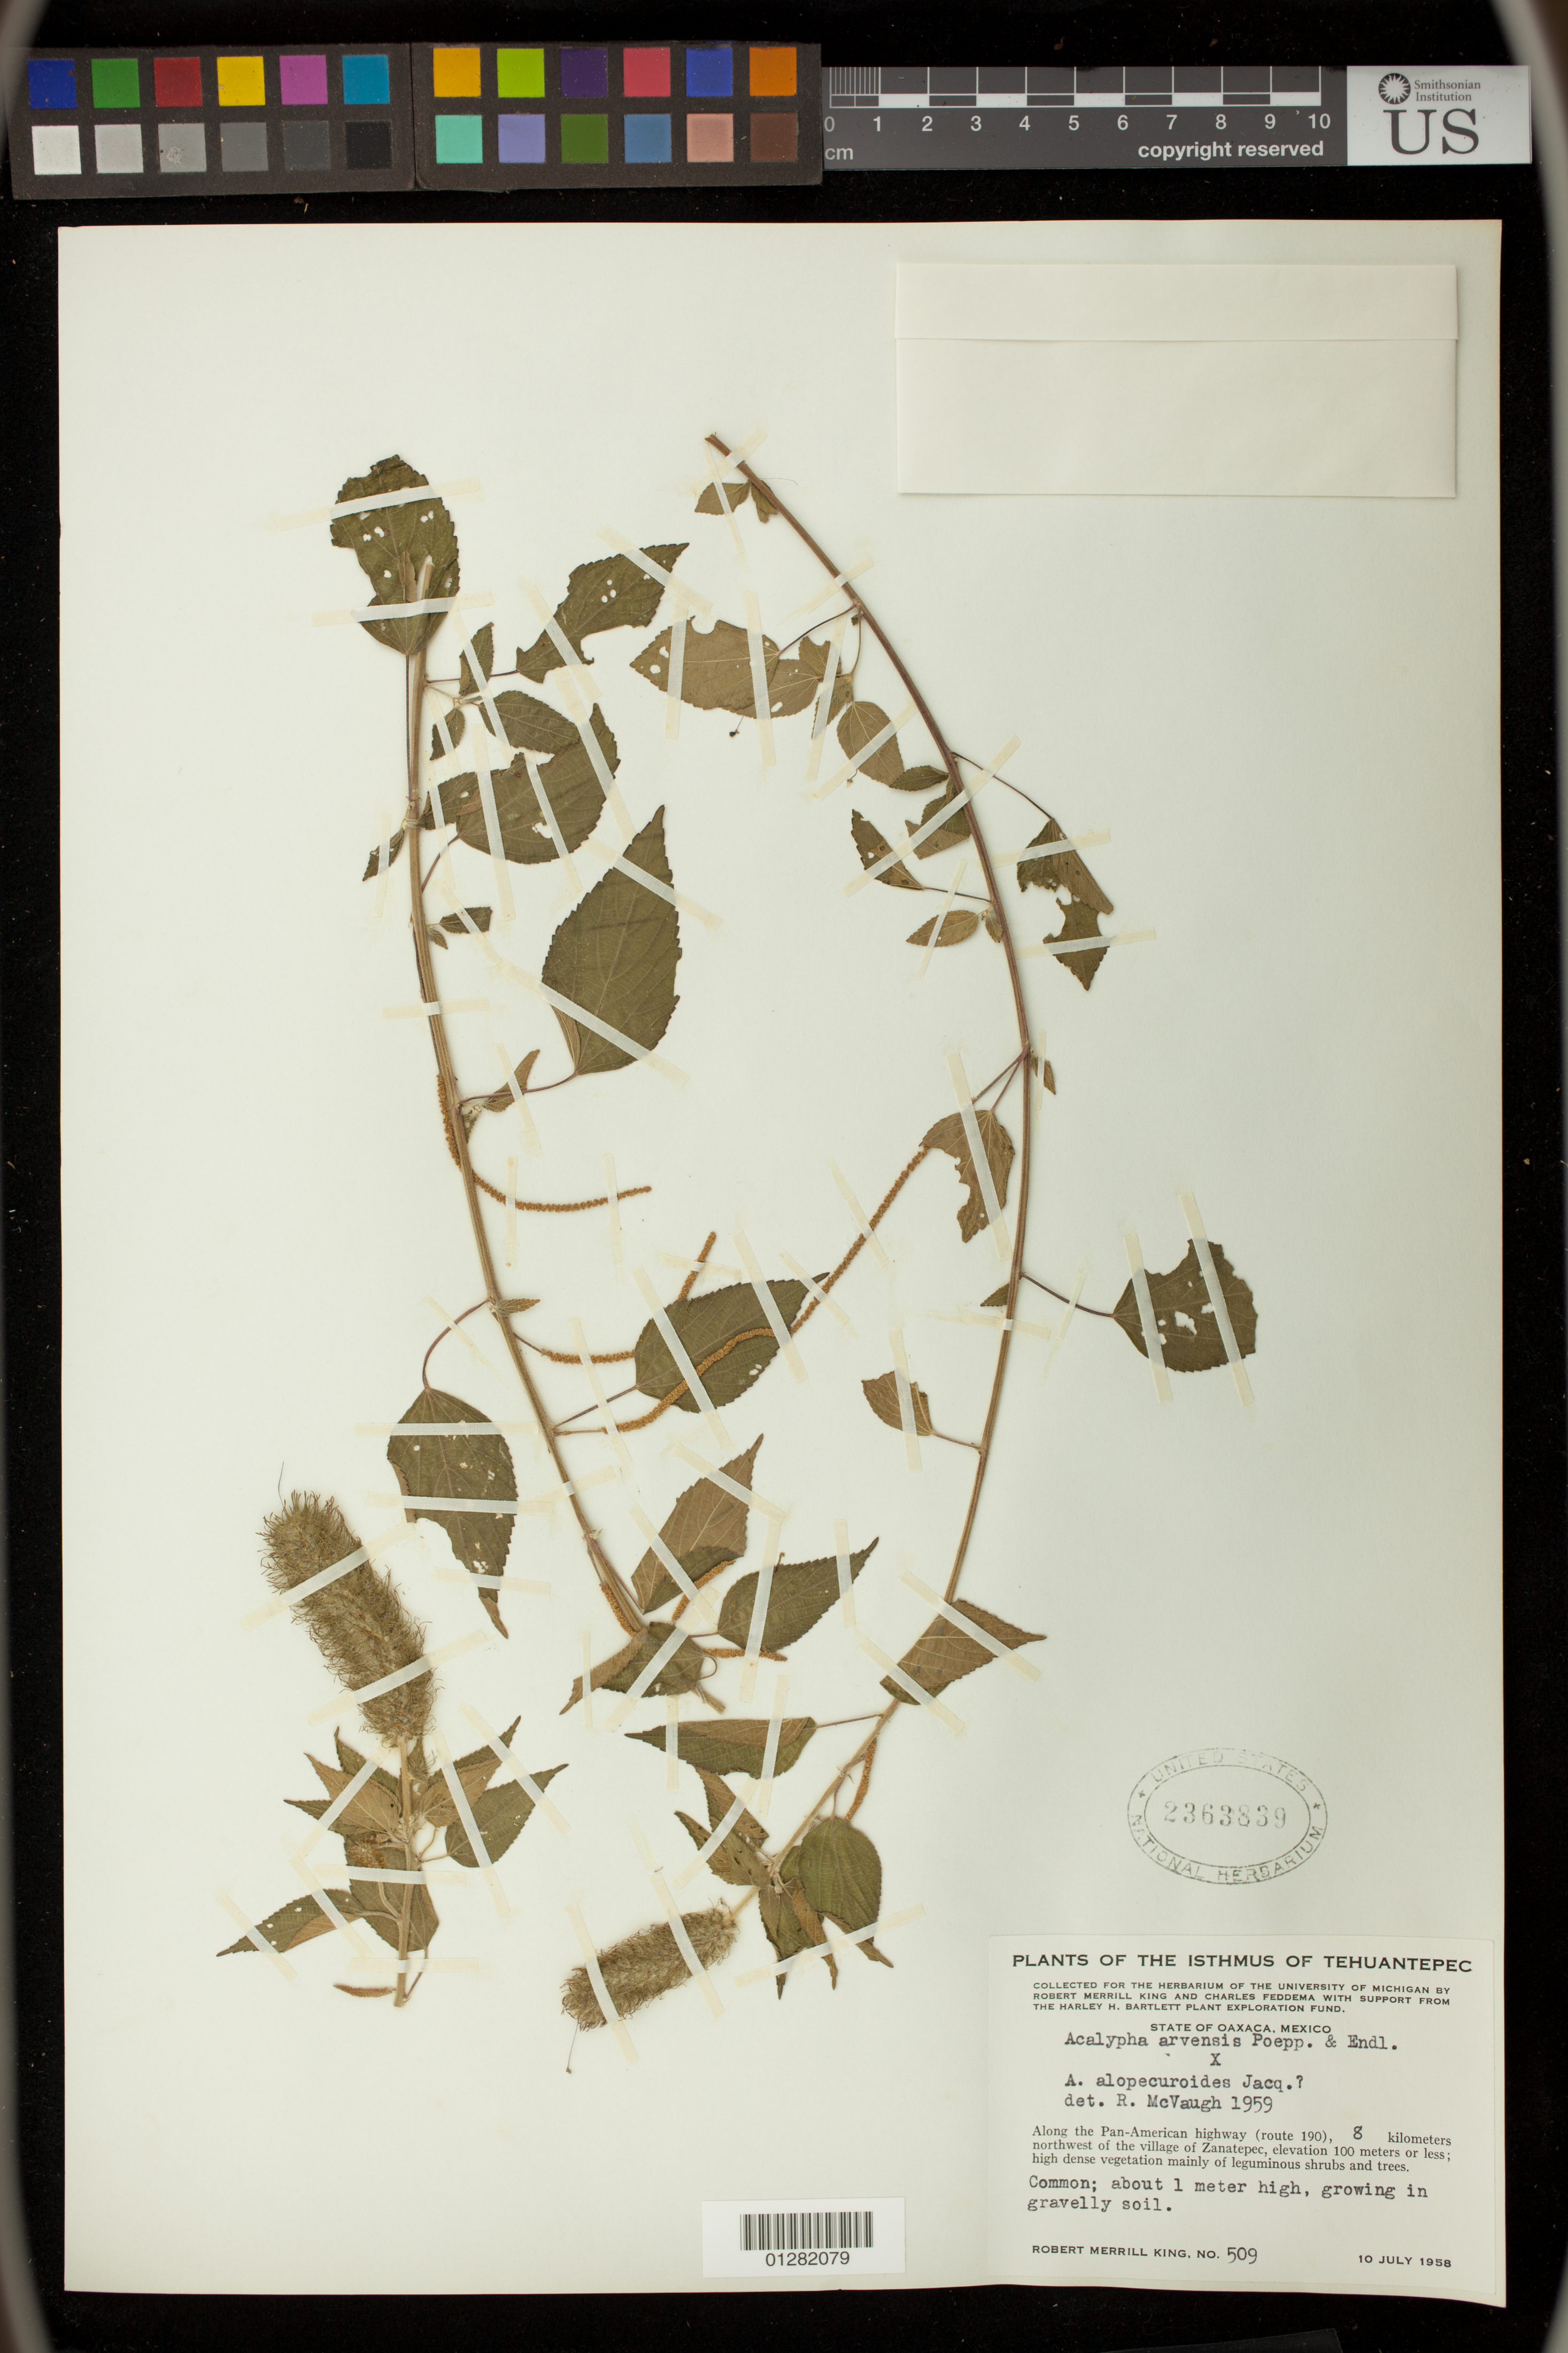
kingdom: Plantae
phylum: Tracheophyta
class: Magnoliopsida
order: Malpighiales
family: Euphorbiaceae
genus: Acalypha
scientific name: Acalypha arvensis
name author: Poepp.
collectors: R. M. King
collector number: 509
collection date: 1958-07-10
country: Mexico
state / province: Oaxaca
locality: Along the Pan-American highway (route 190), 8 kilometers northwest of the village of Zanatepec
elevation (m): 100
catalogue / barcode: US 2363839